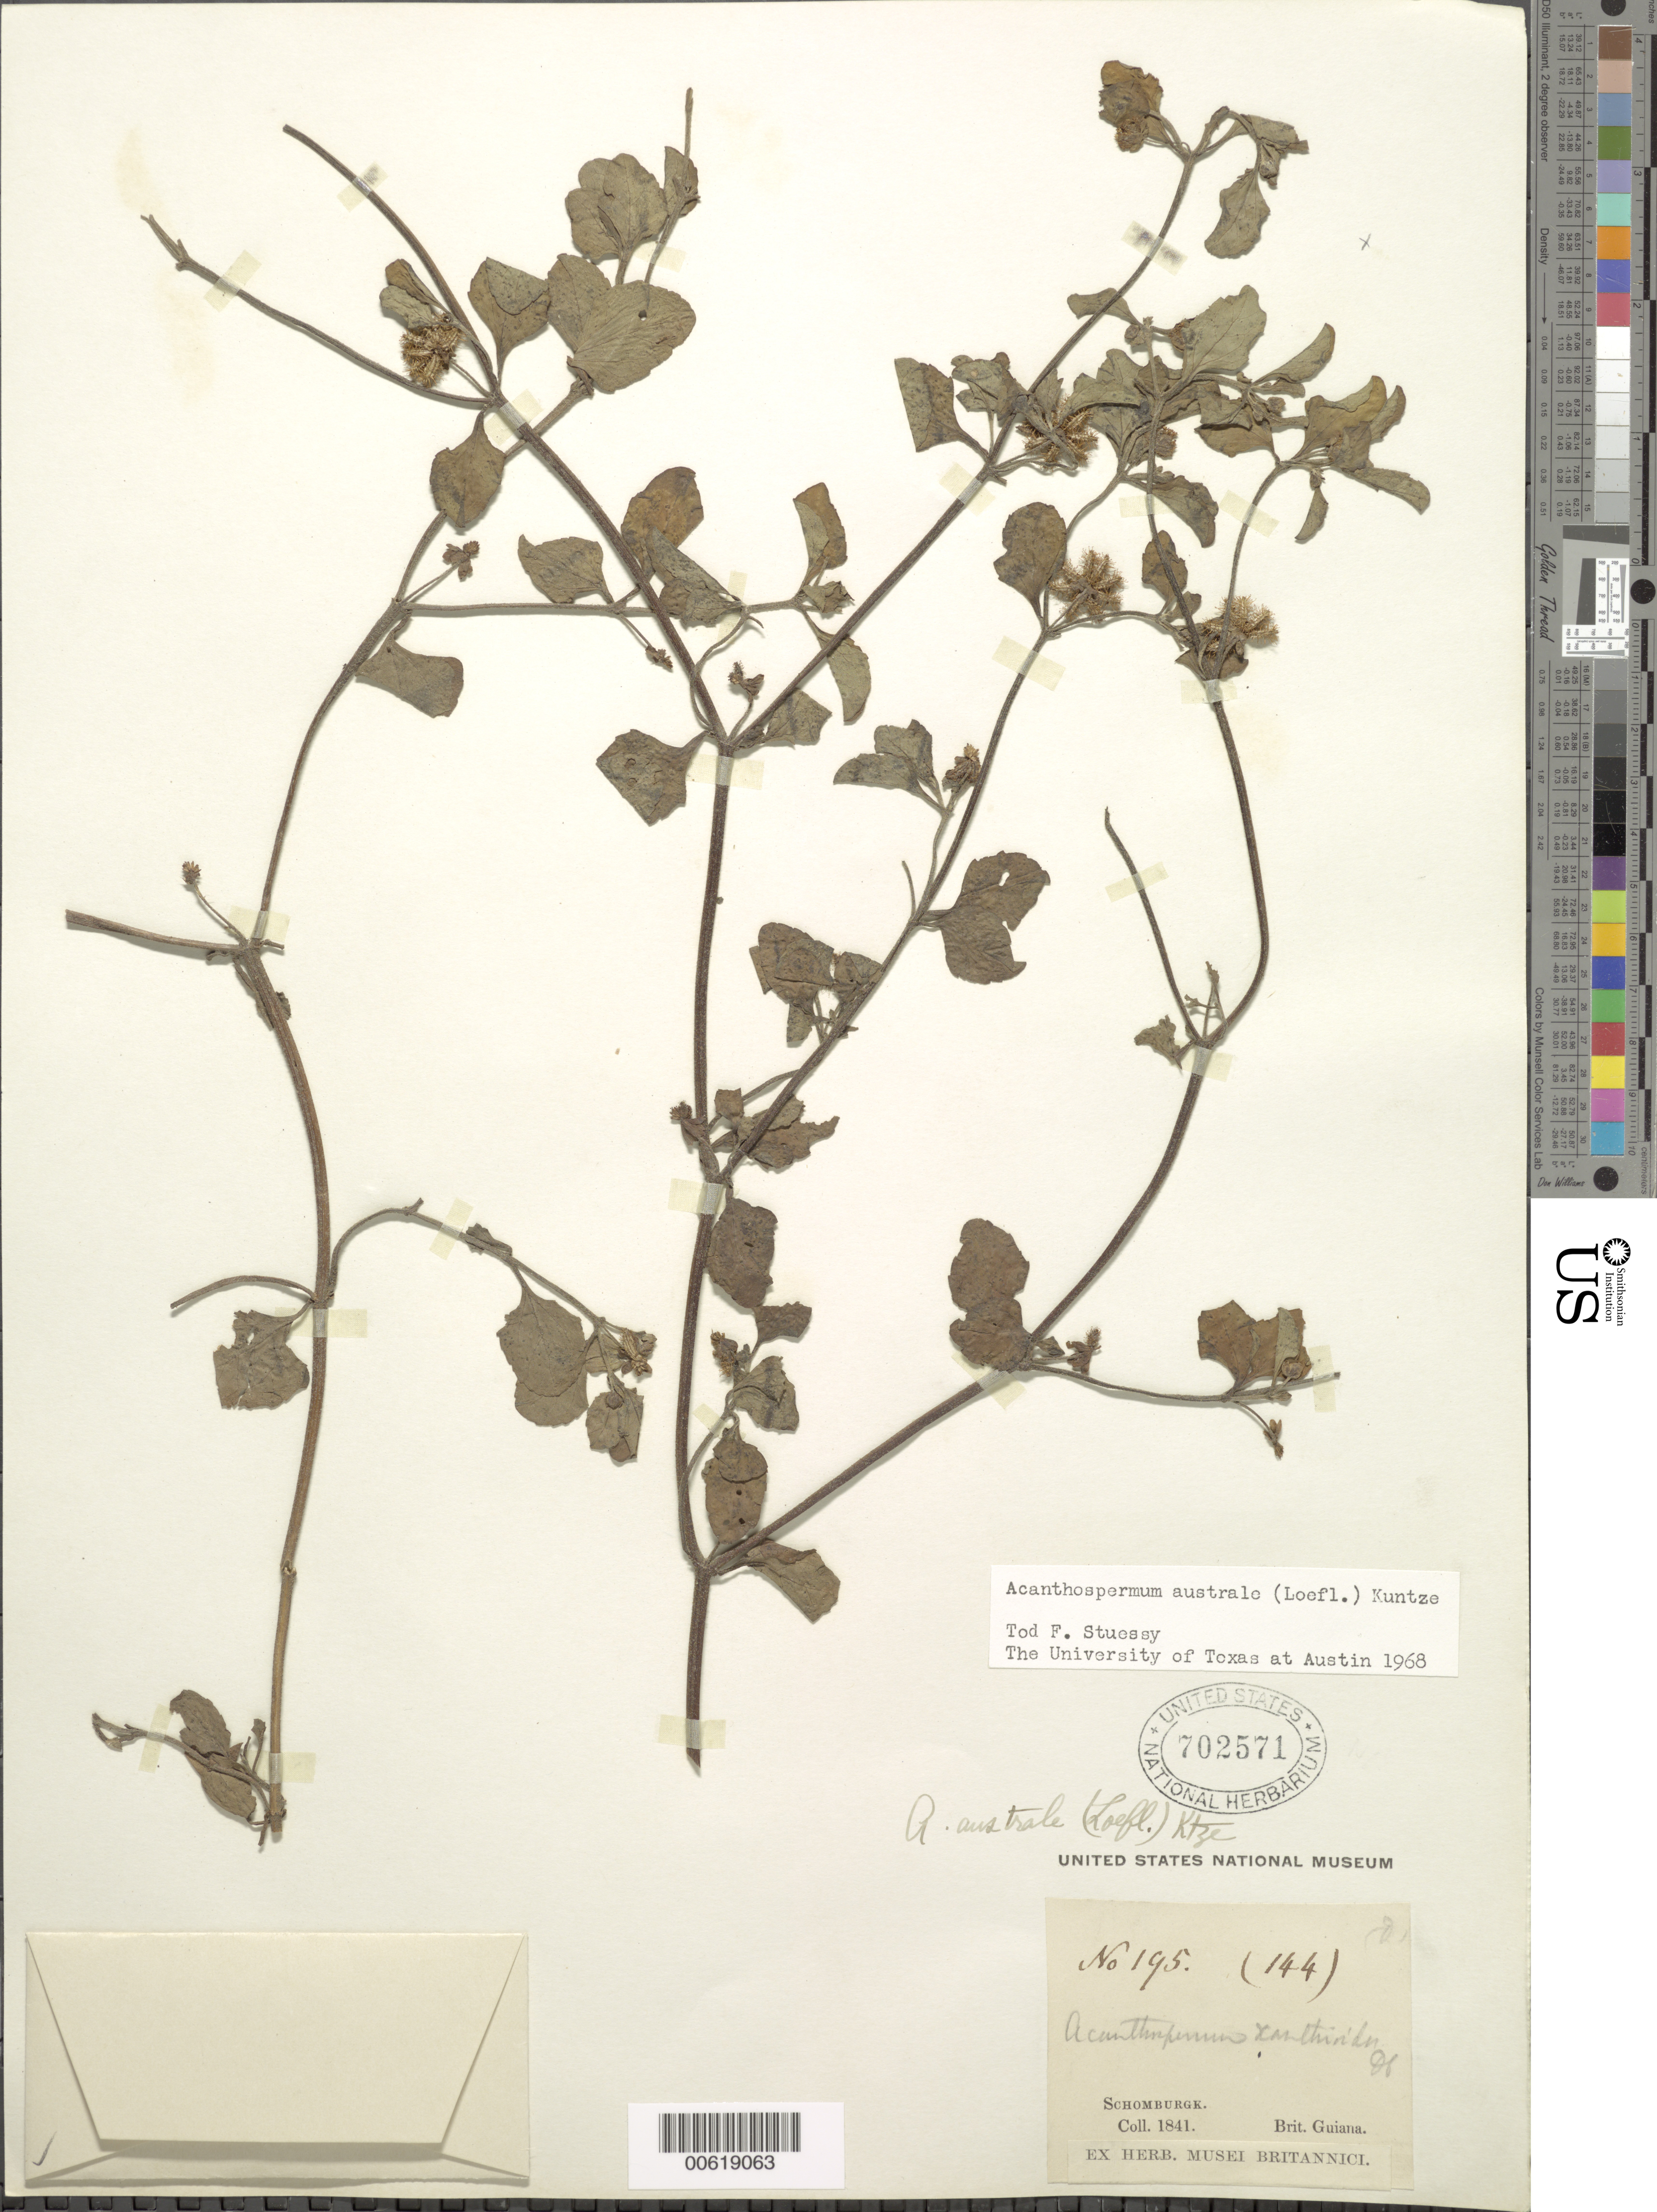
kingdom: Plantae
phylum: Tracheophyta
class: Magnoliopsida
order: Asterales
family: Asteraceae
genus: Acanthospermum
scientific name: Acanthospermum australe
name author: (Loefl.) Kuntze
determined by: Stuessy, T. F.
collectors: R. H. Schomburgk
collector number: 195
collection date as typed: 1841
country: Guyana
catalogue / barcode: US 702571